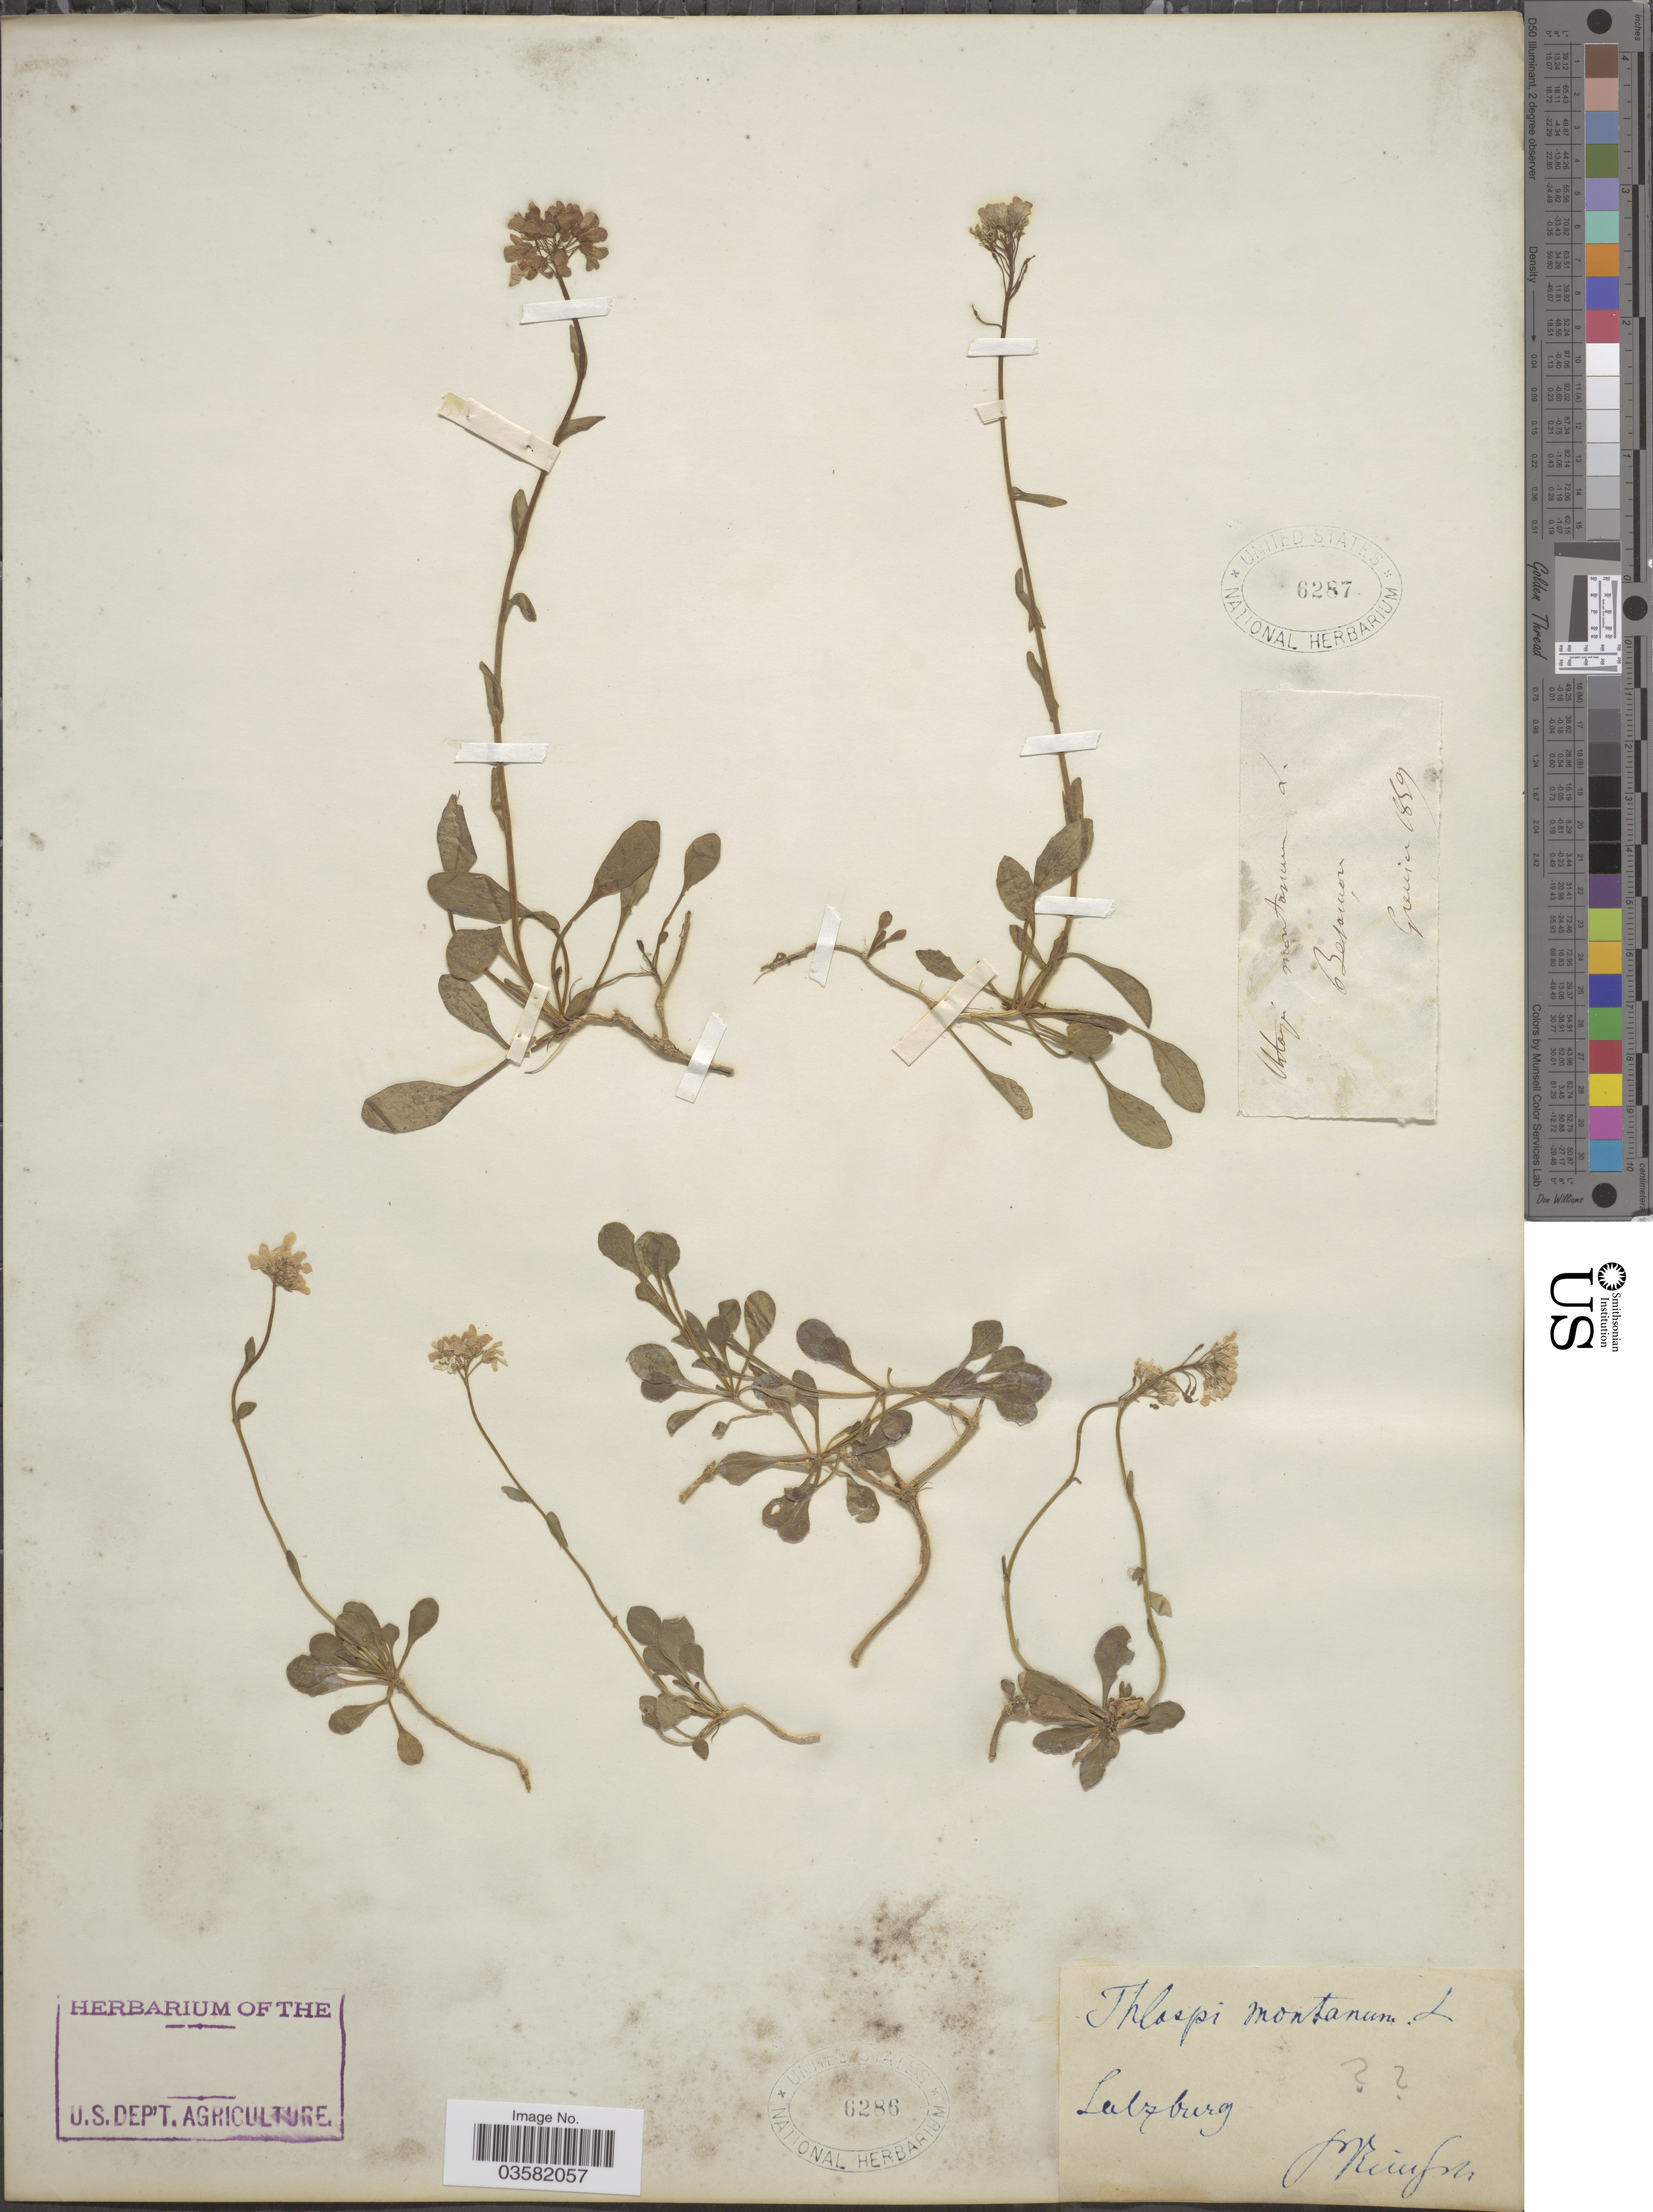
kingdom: Plantae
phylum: Tracheophyta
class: Magnoliopsida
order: Brassicales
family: Brassicaceae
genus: Thlaspi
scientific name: Thlaspi montanum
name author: L.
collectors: Grenier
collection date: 1859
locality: Betamon [interpreted].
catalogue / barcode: US 6287